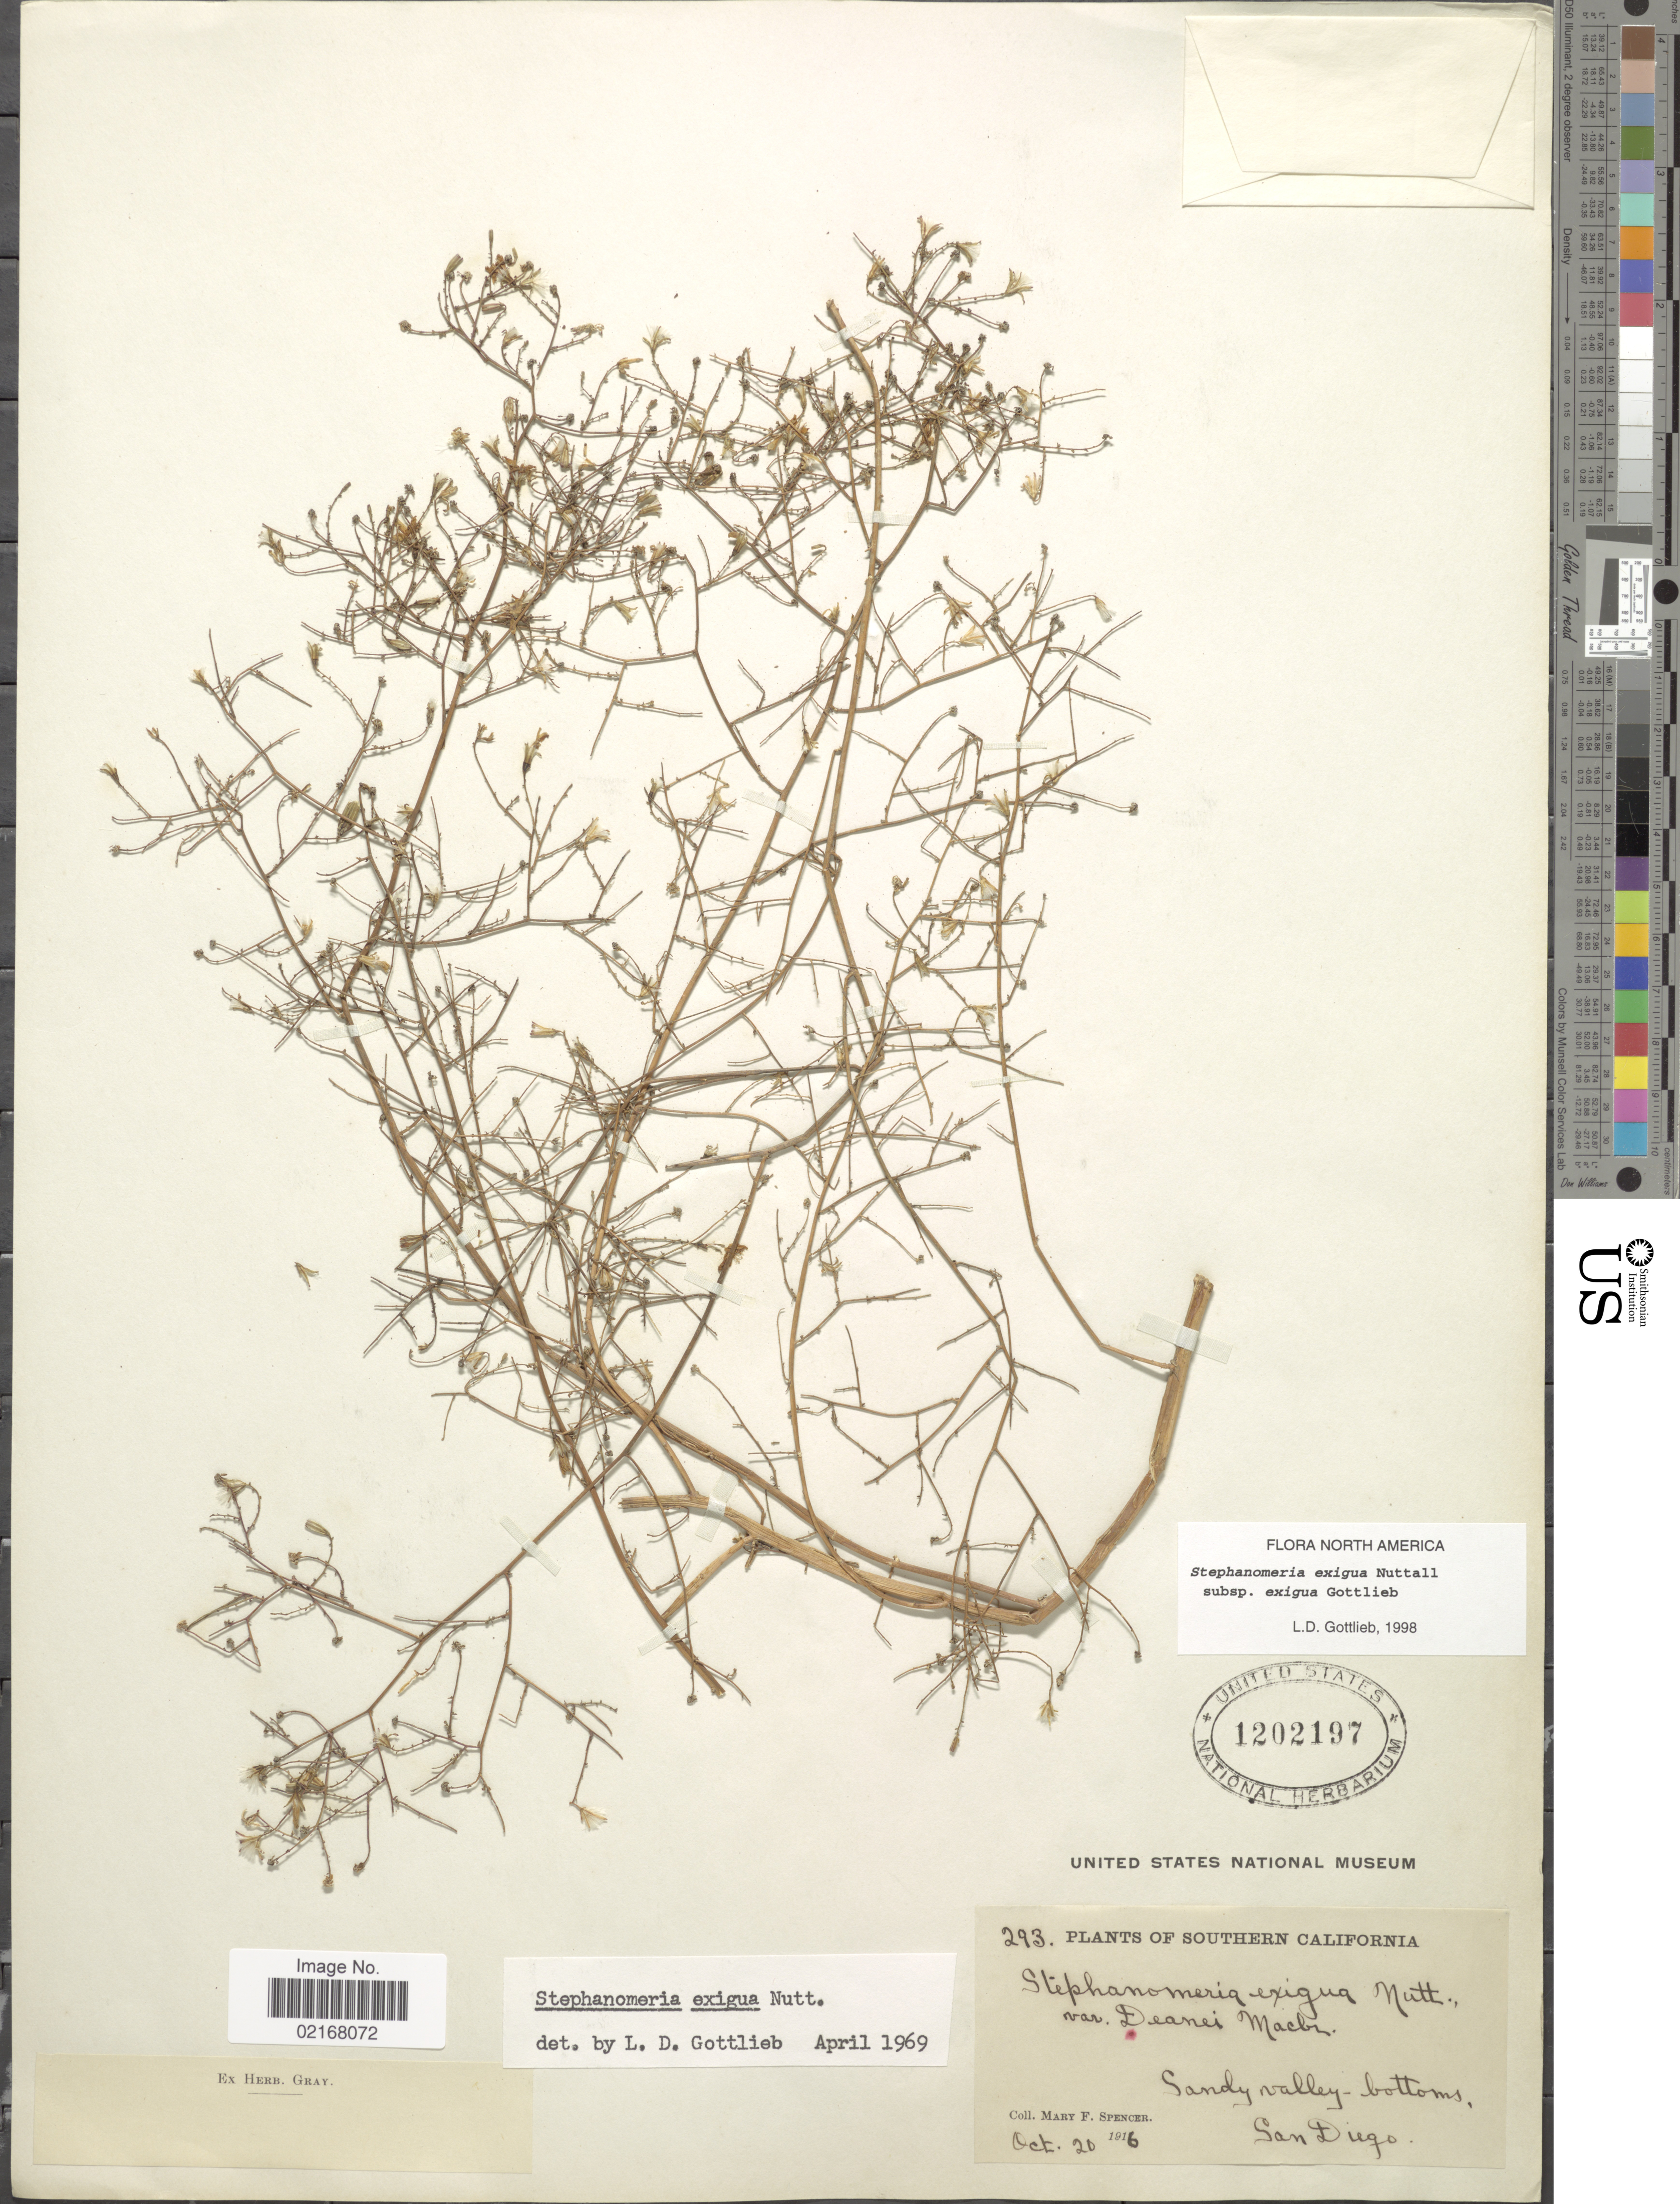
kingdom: Plantae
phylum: Tracheophyta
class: Magnoliopsida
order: Asterales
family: Asteraceae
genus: Stephanomeria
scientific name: Stephanomeria exigua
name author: Nutt.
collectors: M. Spencer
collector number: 293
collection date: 1916-10-20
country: United States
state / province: California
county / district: San Diego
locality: Southern California. Sandy valley - bottoms, San Diego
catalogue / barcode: US 1202197